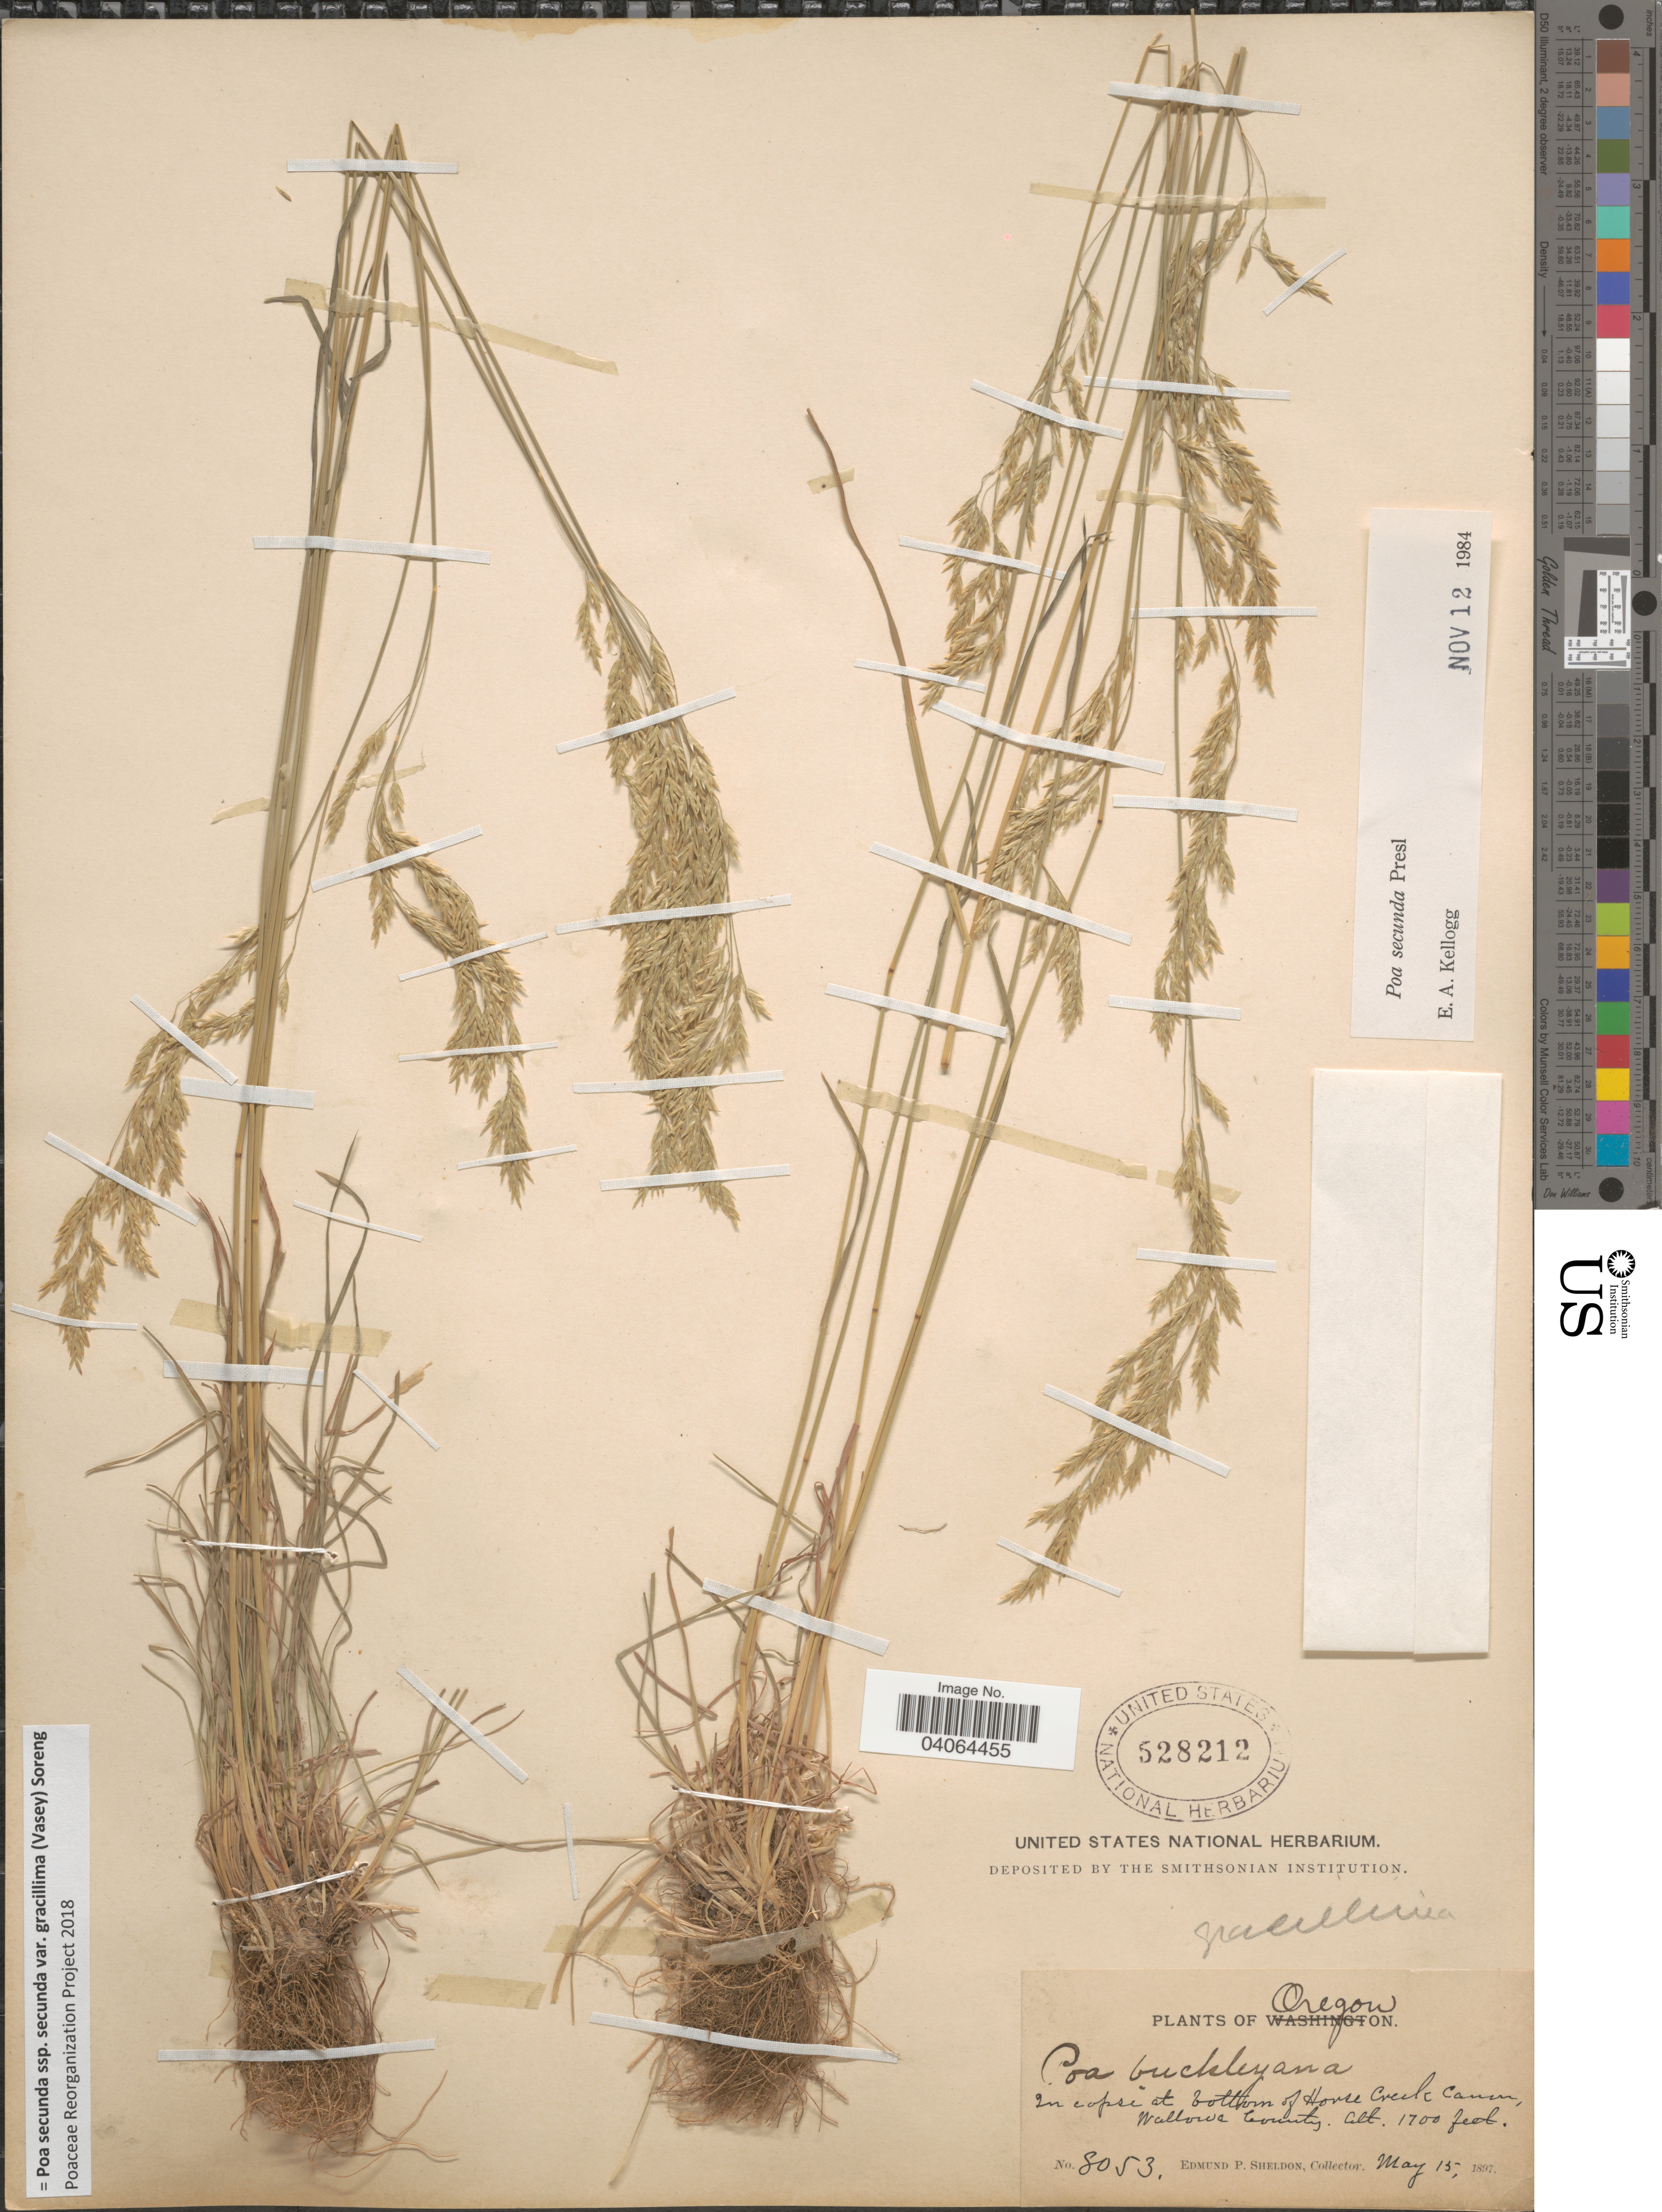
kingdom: Plantae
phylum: Tracheophyta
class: Liliopsida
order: Poales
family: Poaceae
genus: Poa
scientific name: Poa secunda subsp. secunda var. gracillima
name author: (Vasey) Soreng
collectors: E. P. Sheldon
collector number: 8053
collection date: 1897-05-15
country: United States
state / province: Oregon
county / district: Wallowa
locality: In copse at bottom of Horse Creek Canon, Wallowa County.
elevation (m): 518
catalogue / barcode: US 528212